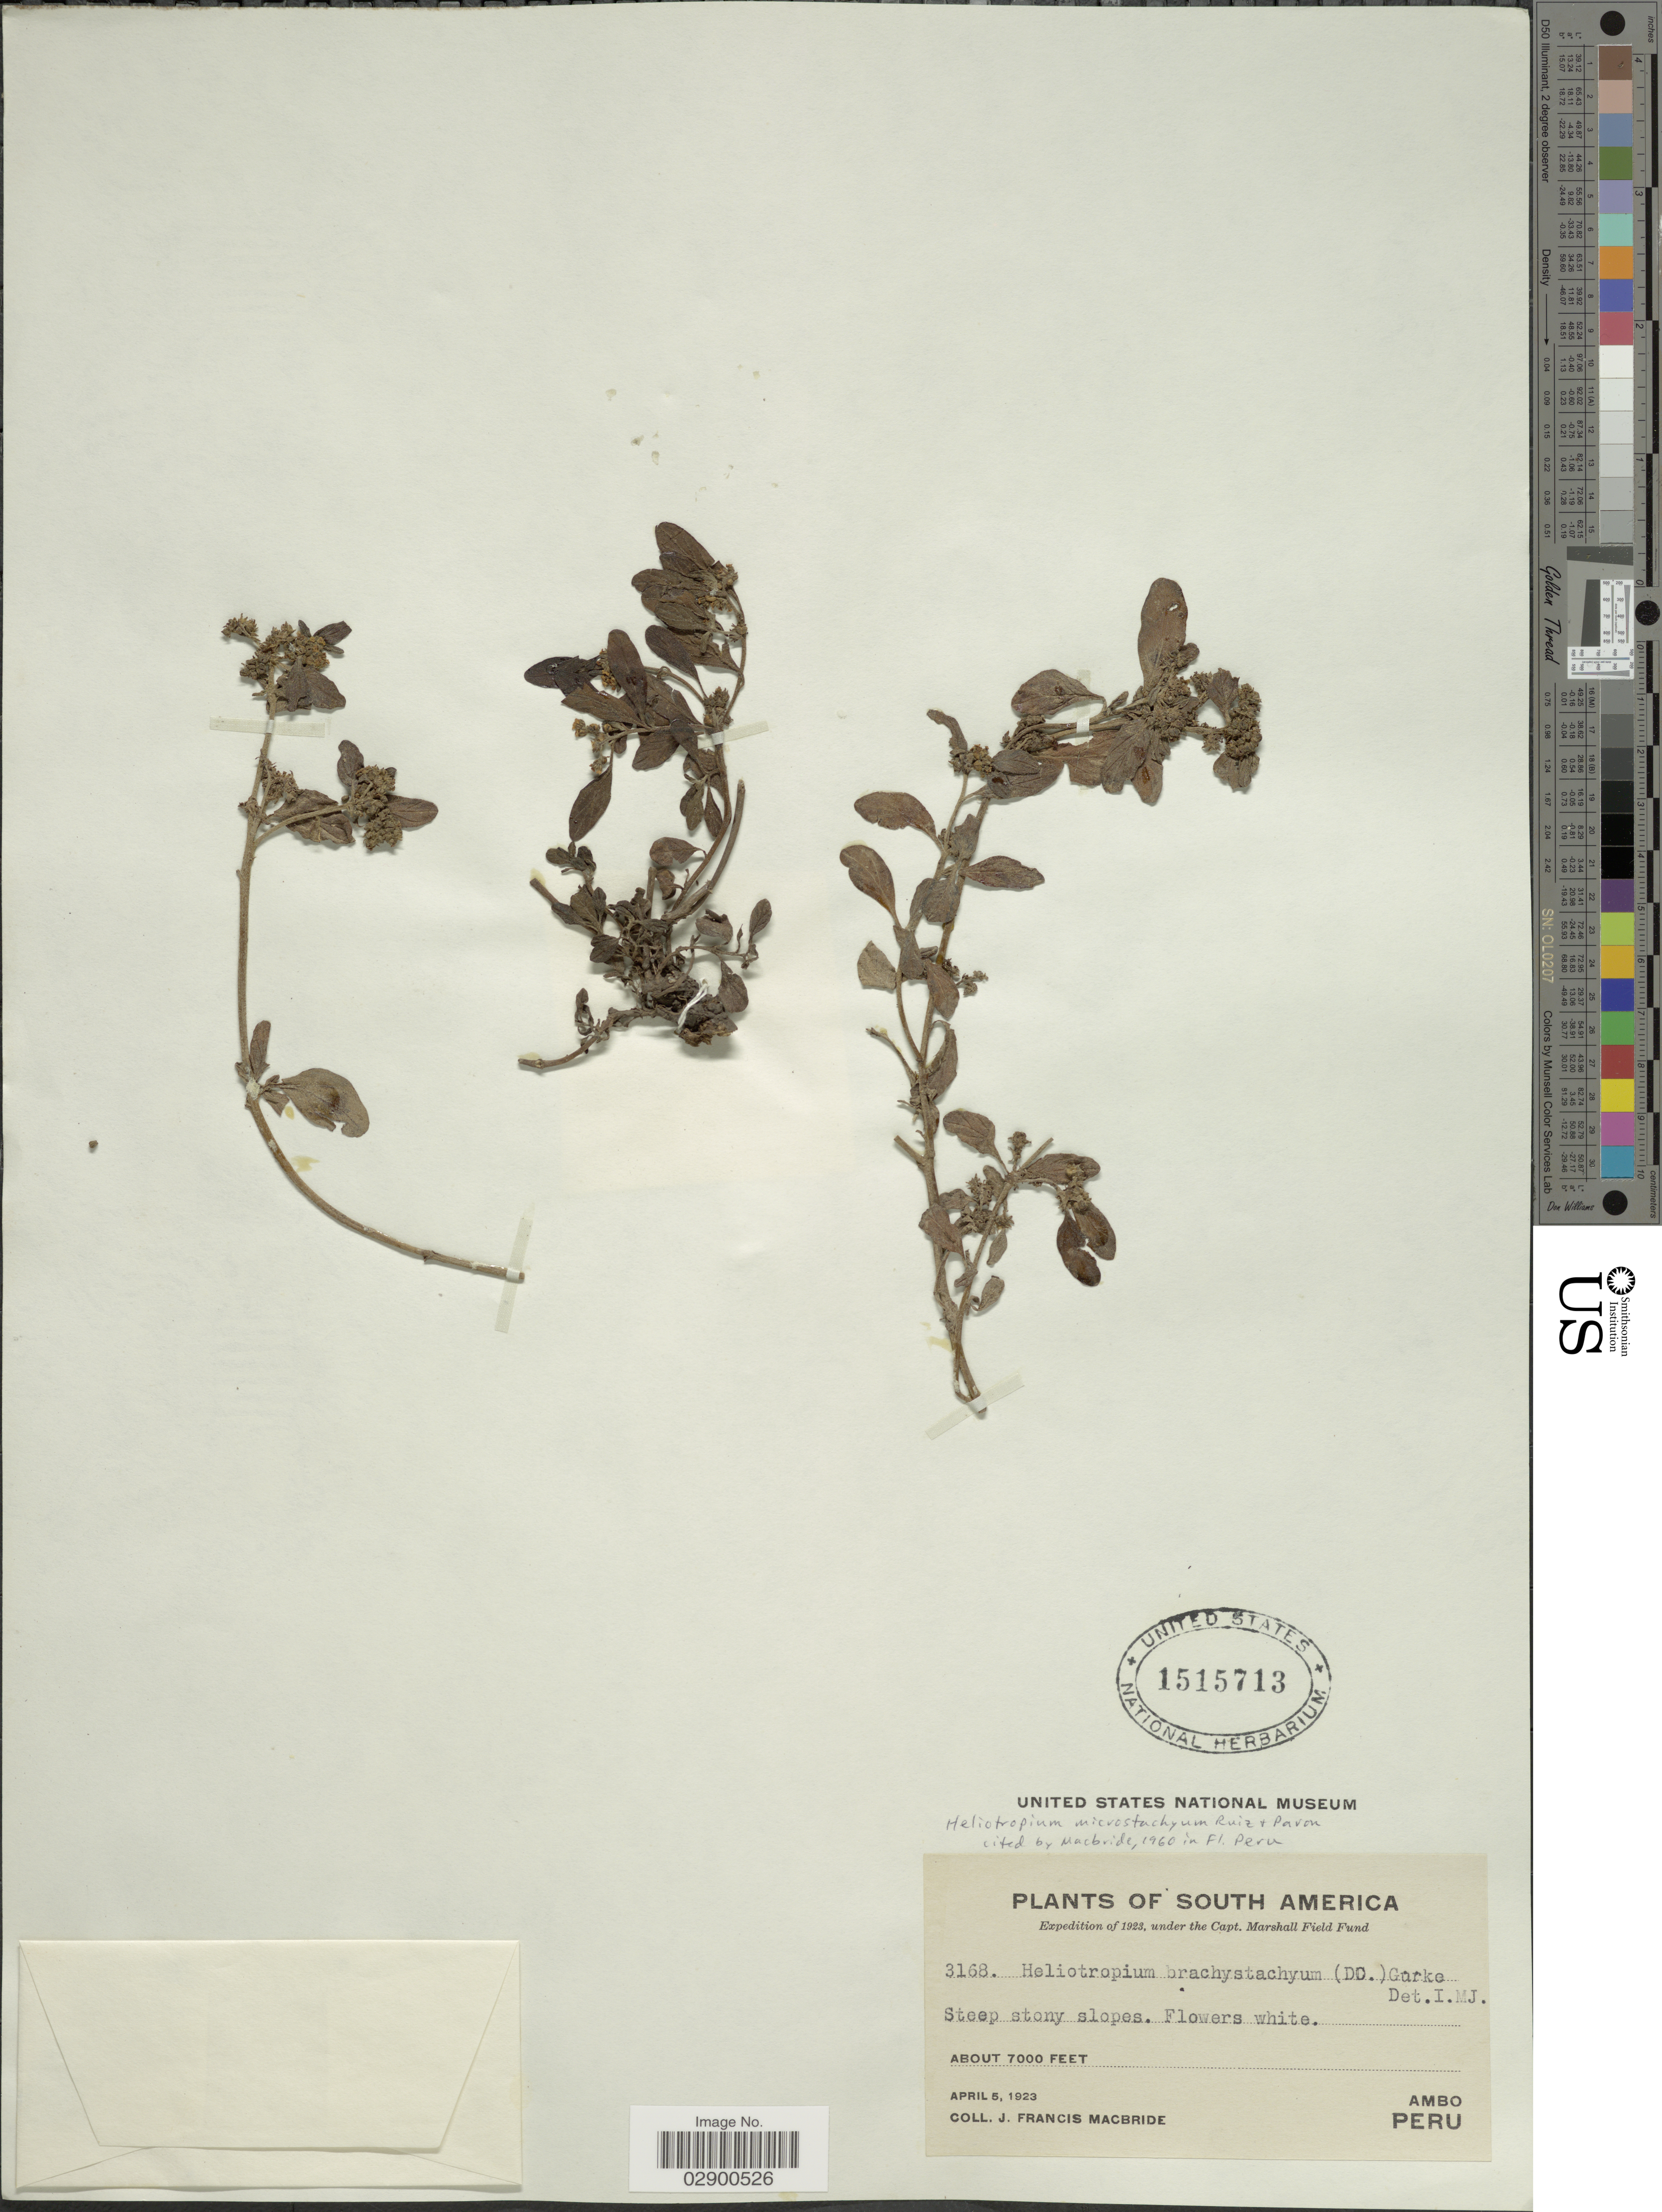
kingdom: Plantae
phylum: Tracheophyta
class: Magnoliopsida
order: Boraginales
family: Heliotropiaceae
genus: Heliotropium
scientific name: Heliotropium microstachyum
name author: Ruiz & Pav.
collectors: J. F. Macbride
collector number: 3168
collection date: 1923-04-05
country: Peru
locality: Ambo.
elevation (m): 2134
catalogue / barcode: US 1515713